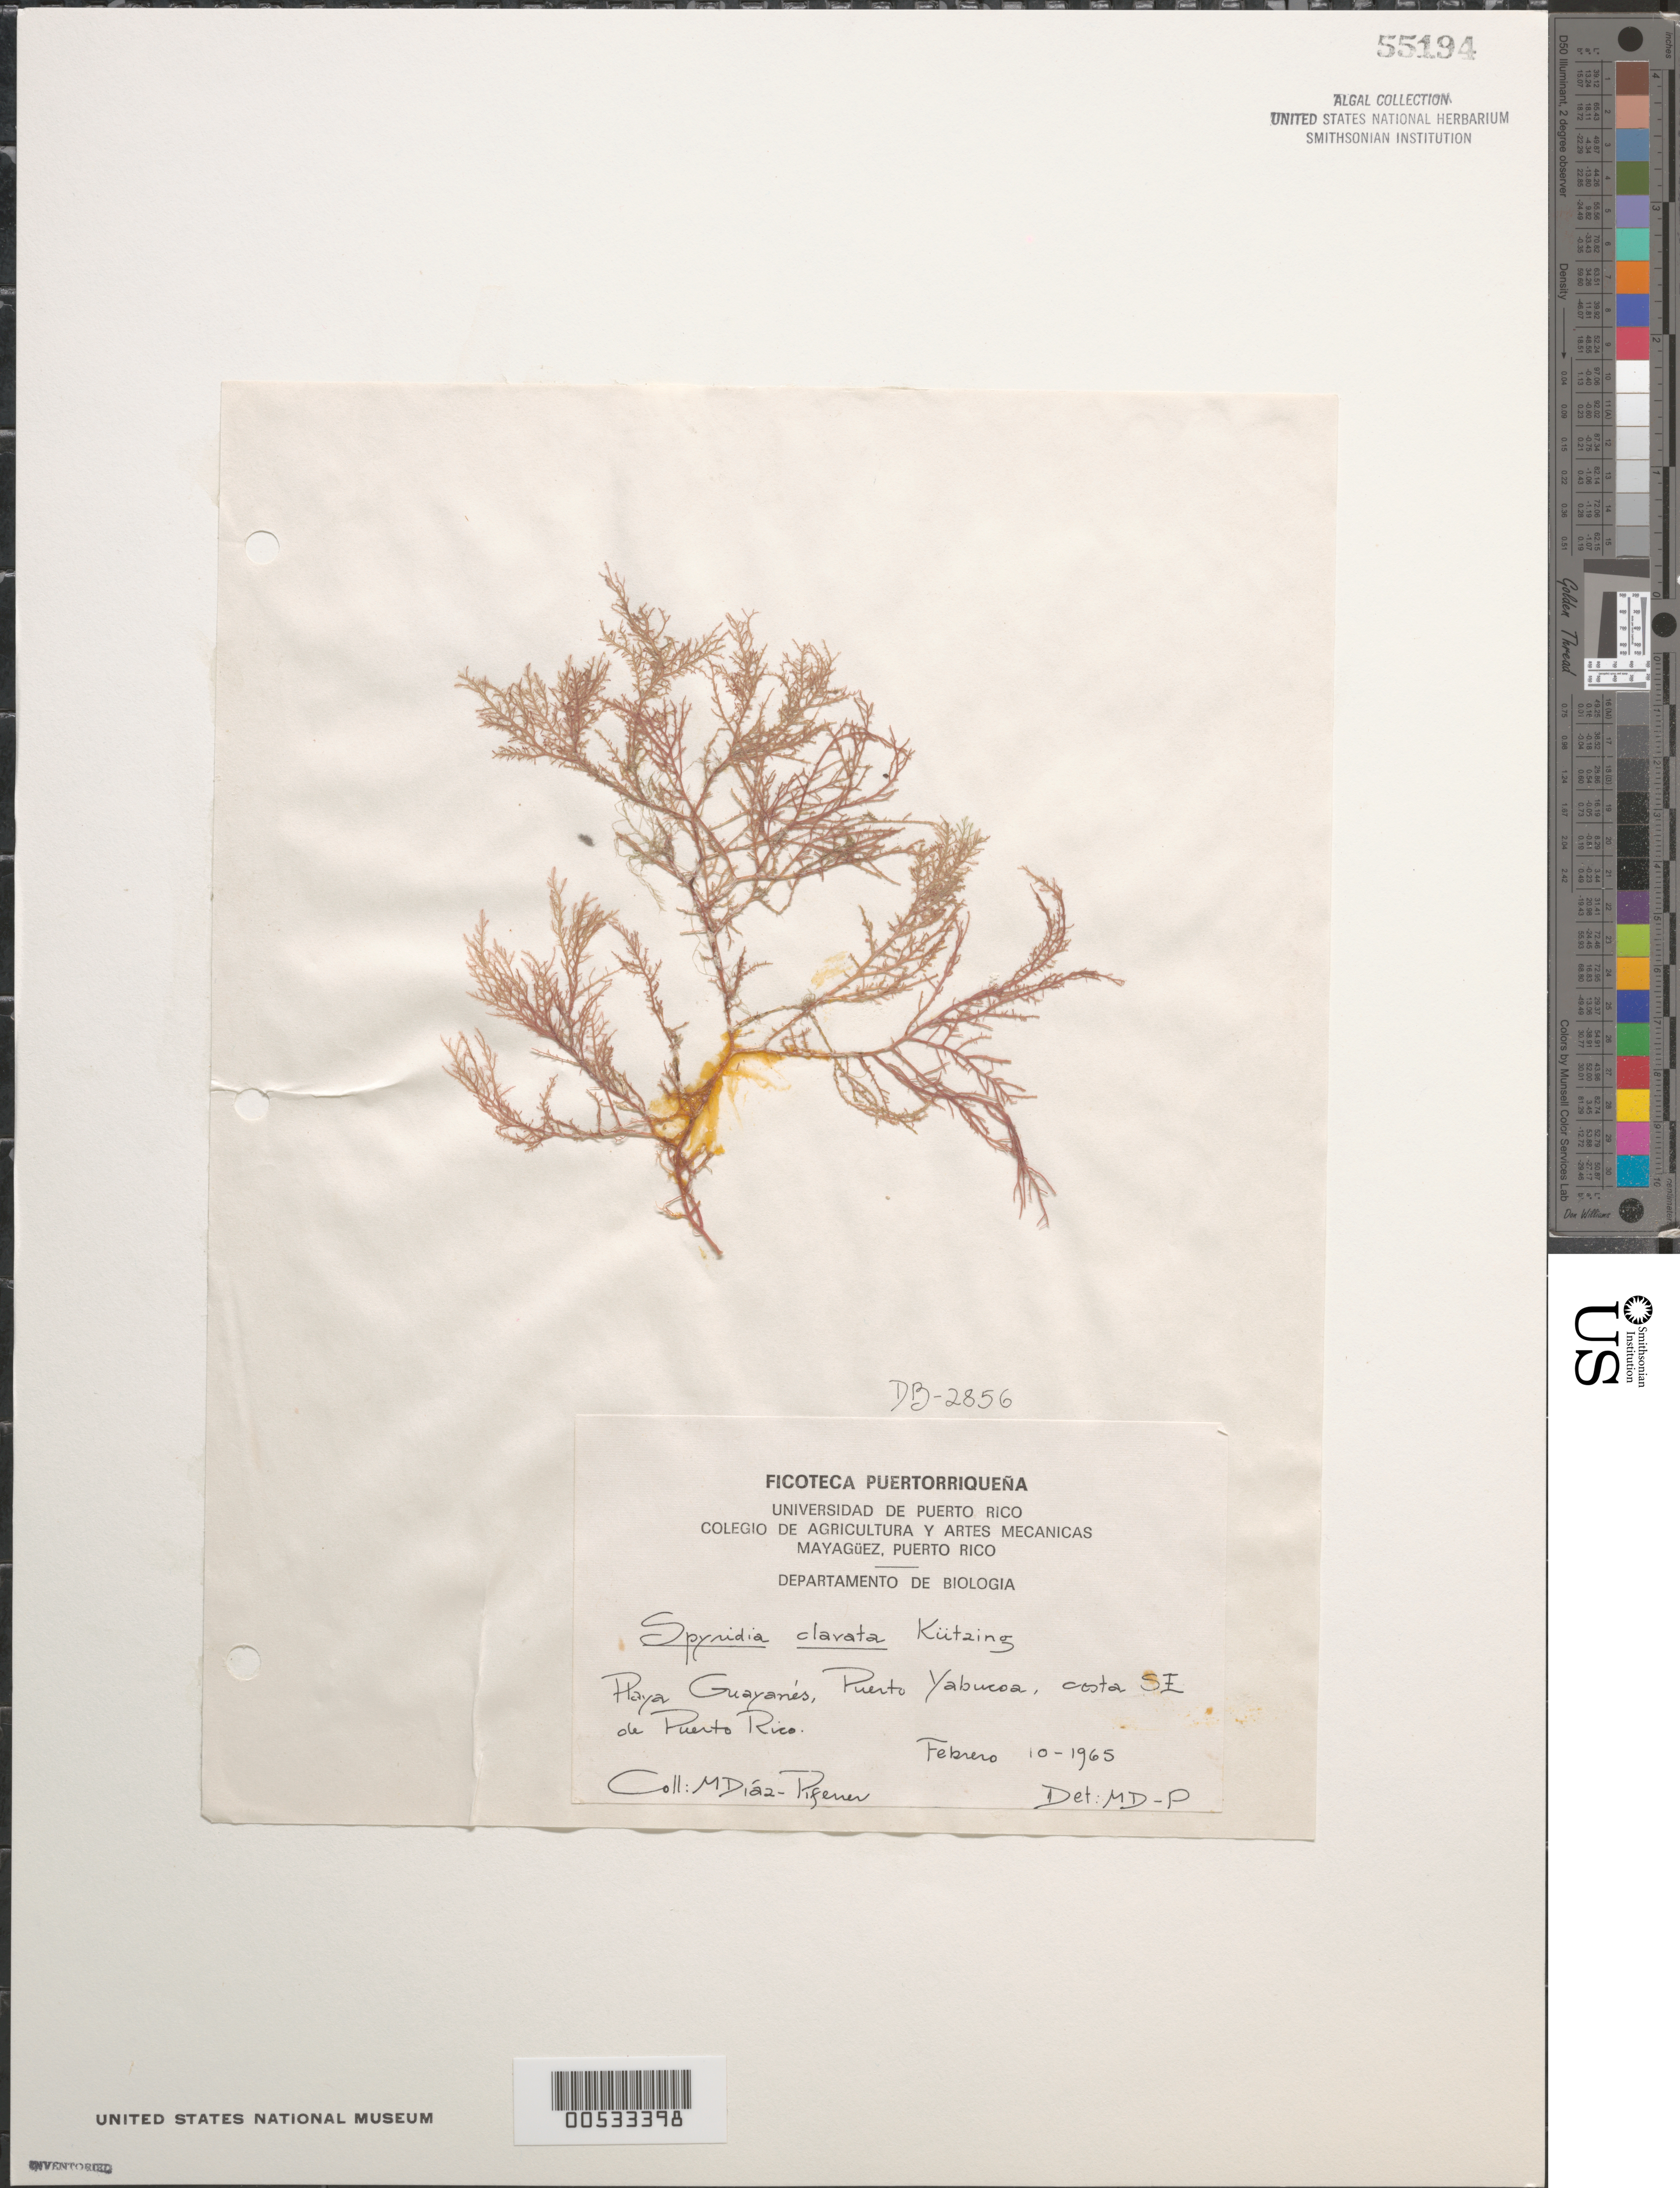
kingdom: Plantae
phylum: Rhodophyta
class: Florideophyceae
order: Ceramiales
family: Spyridiaceae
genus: Spyridia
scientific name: Spyridia clavata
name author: Kütz.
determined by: Diaz-Piferrer, M.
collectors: M. Diaz-Piferrer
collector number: DB-2856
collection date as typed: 10 Feb 1965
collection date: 1965-02-10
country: Puerto Rico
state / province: Yabucoa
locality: Playa Guayanes, Puerto Yabucoa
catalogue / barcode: US 55194